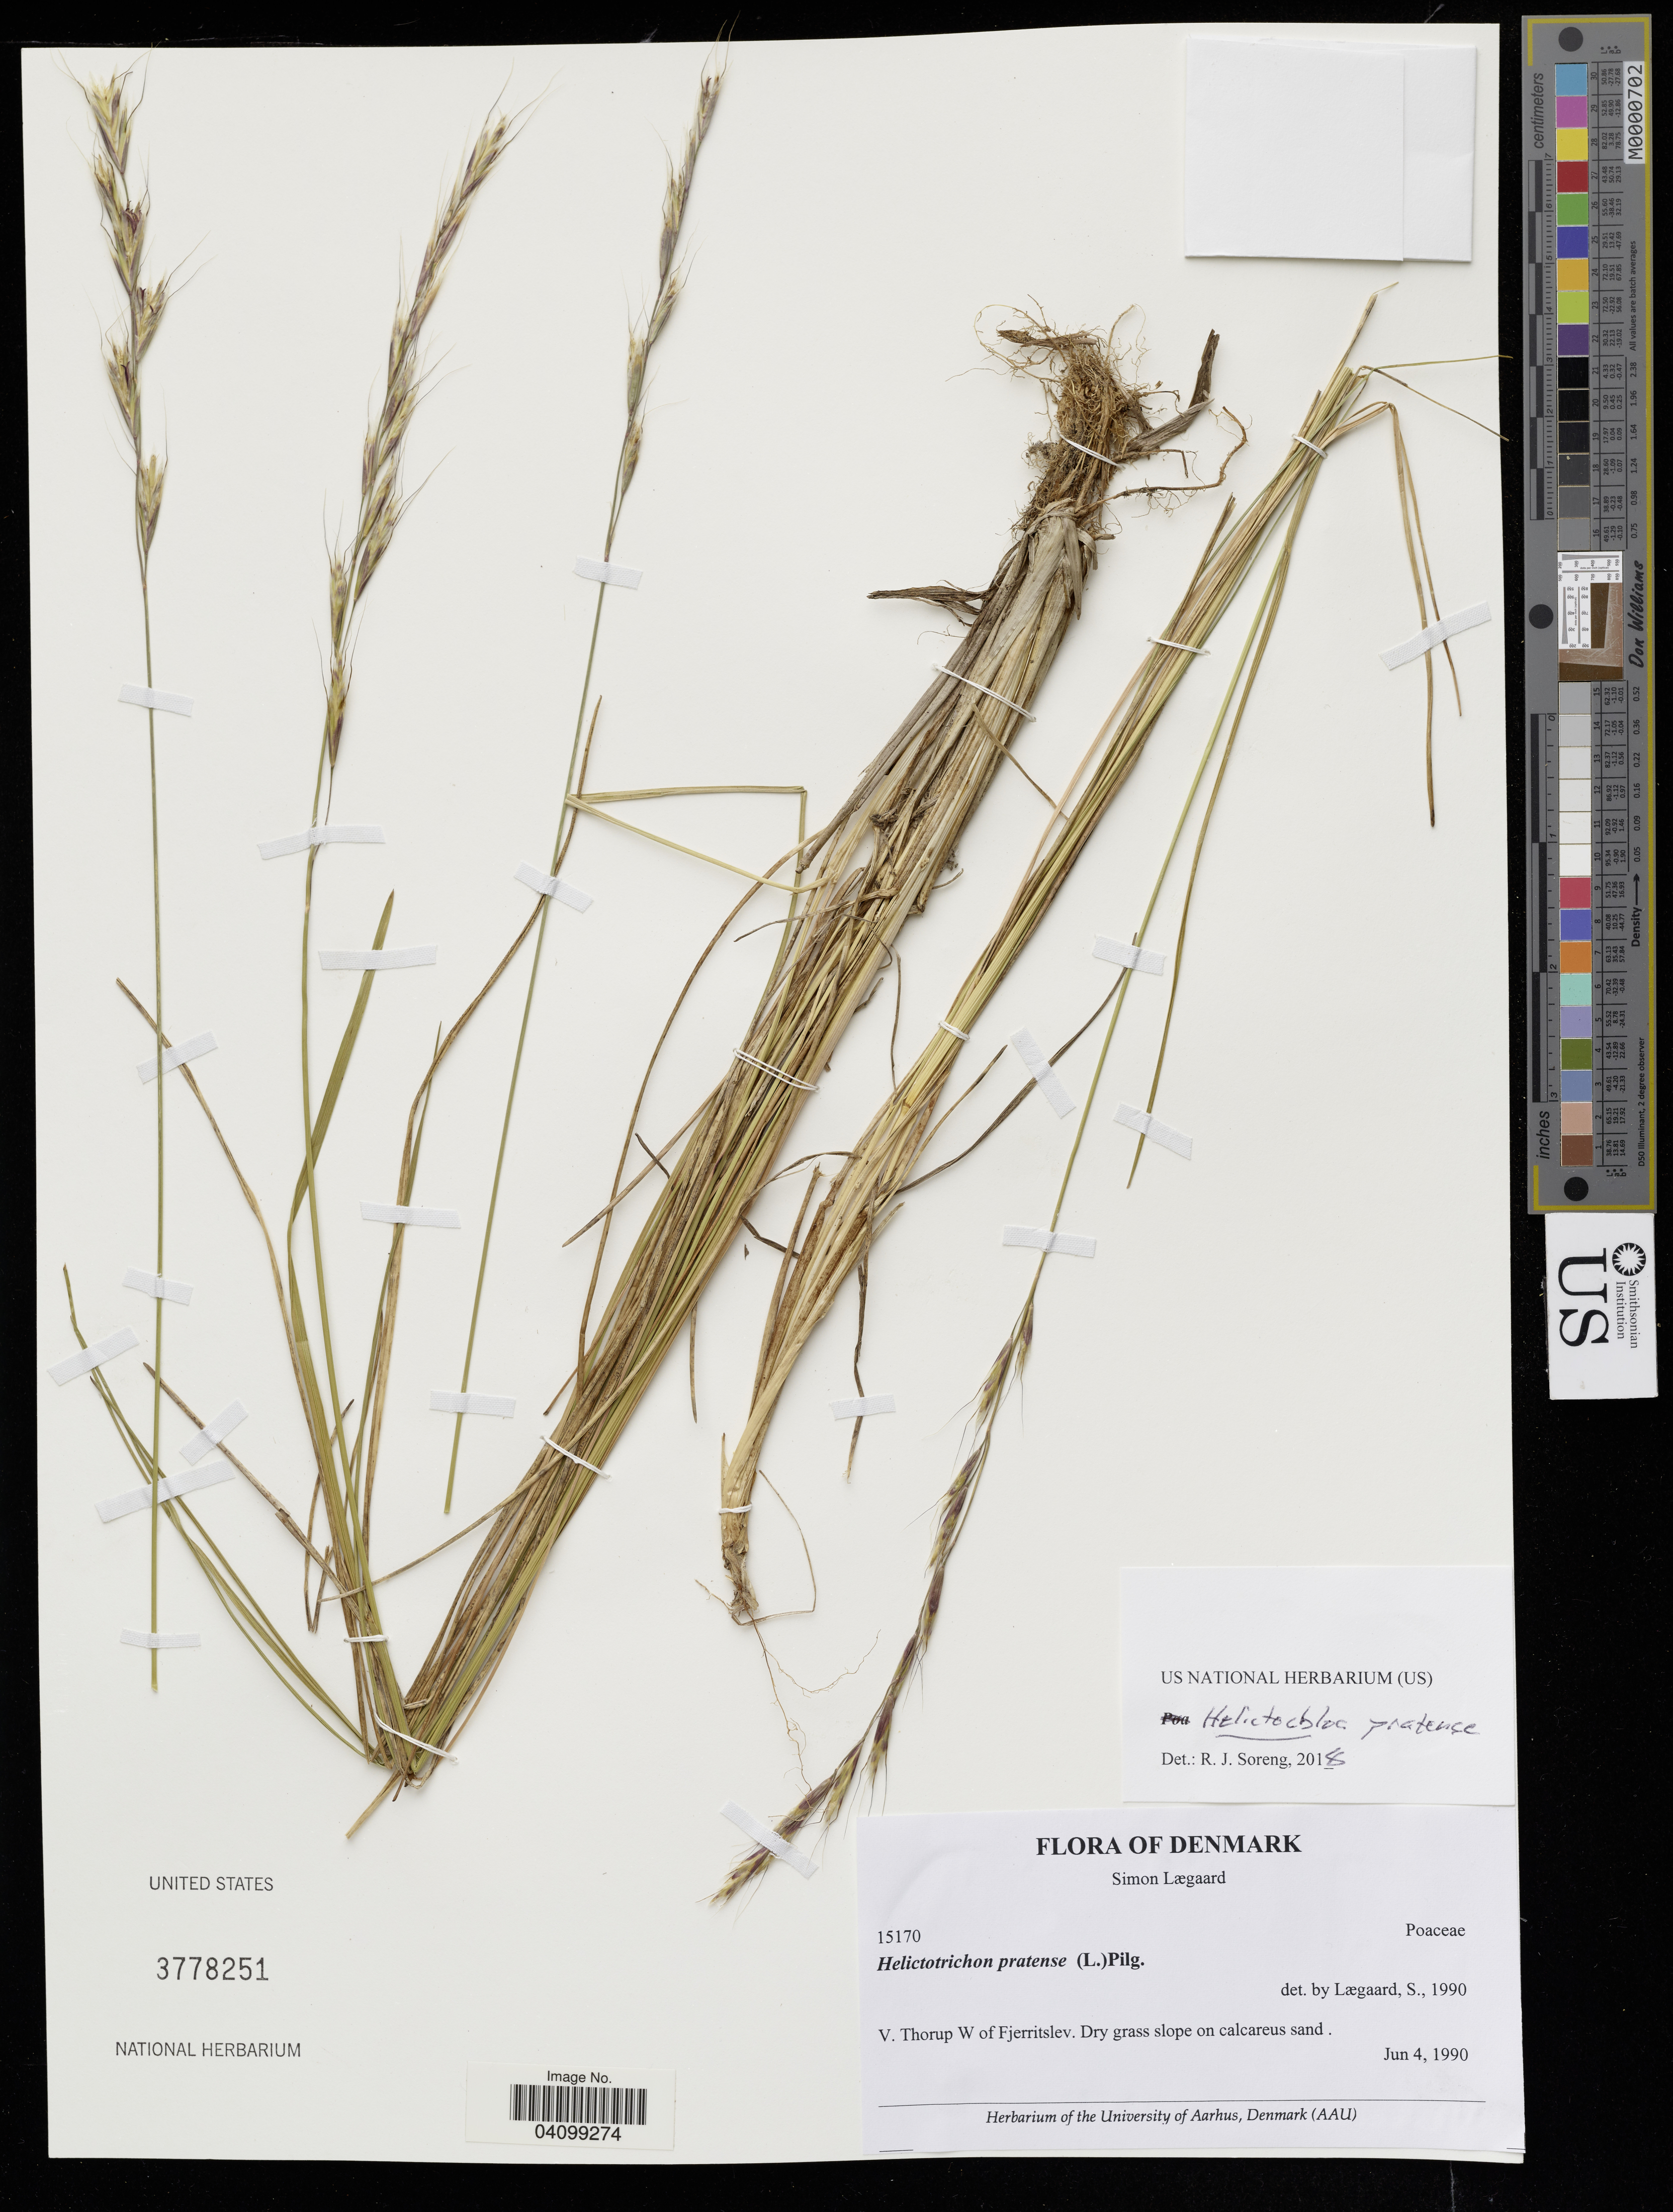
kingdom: Plantae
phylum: Tracheophyta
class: Liliopsida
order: Poales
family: Poaceae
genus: Helictotrichon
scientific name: Helictotrichon pratense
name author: (L.) Pilg.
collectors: S. Lægaard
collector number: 15170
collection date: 1990-06-04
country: Denmark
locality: V. Thorup W of Fjerritslev.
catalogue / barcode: US 3778251